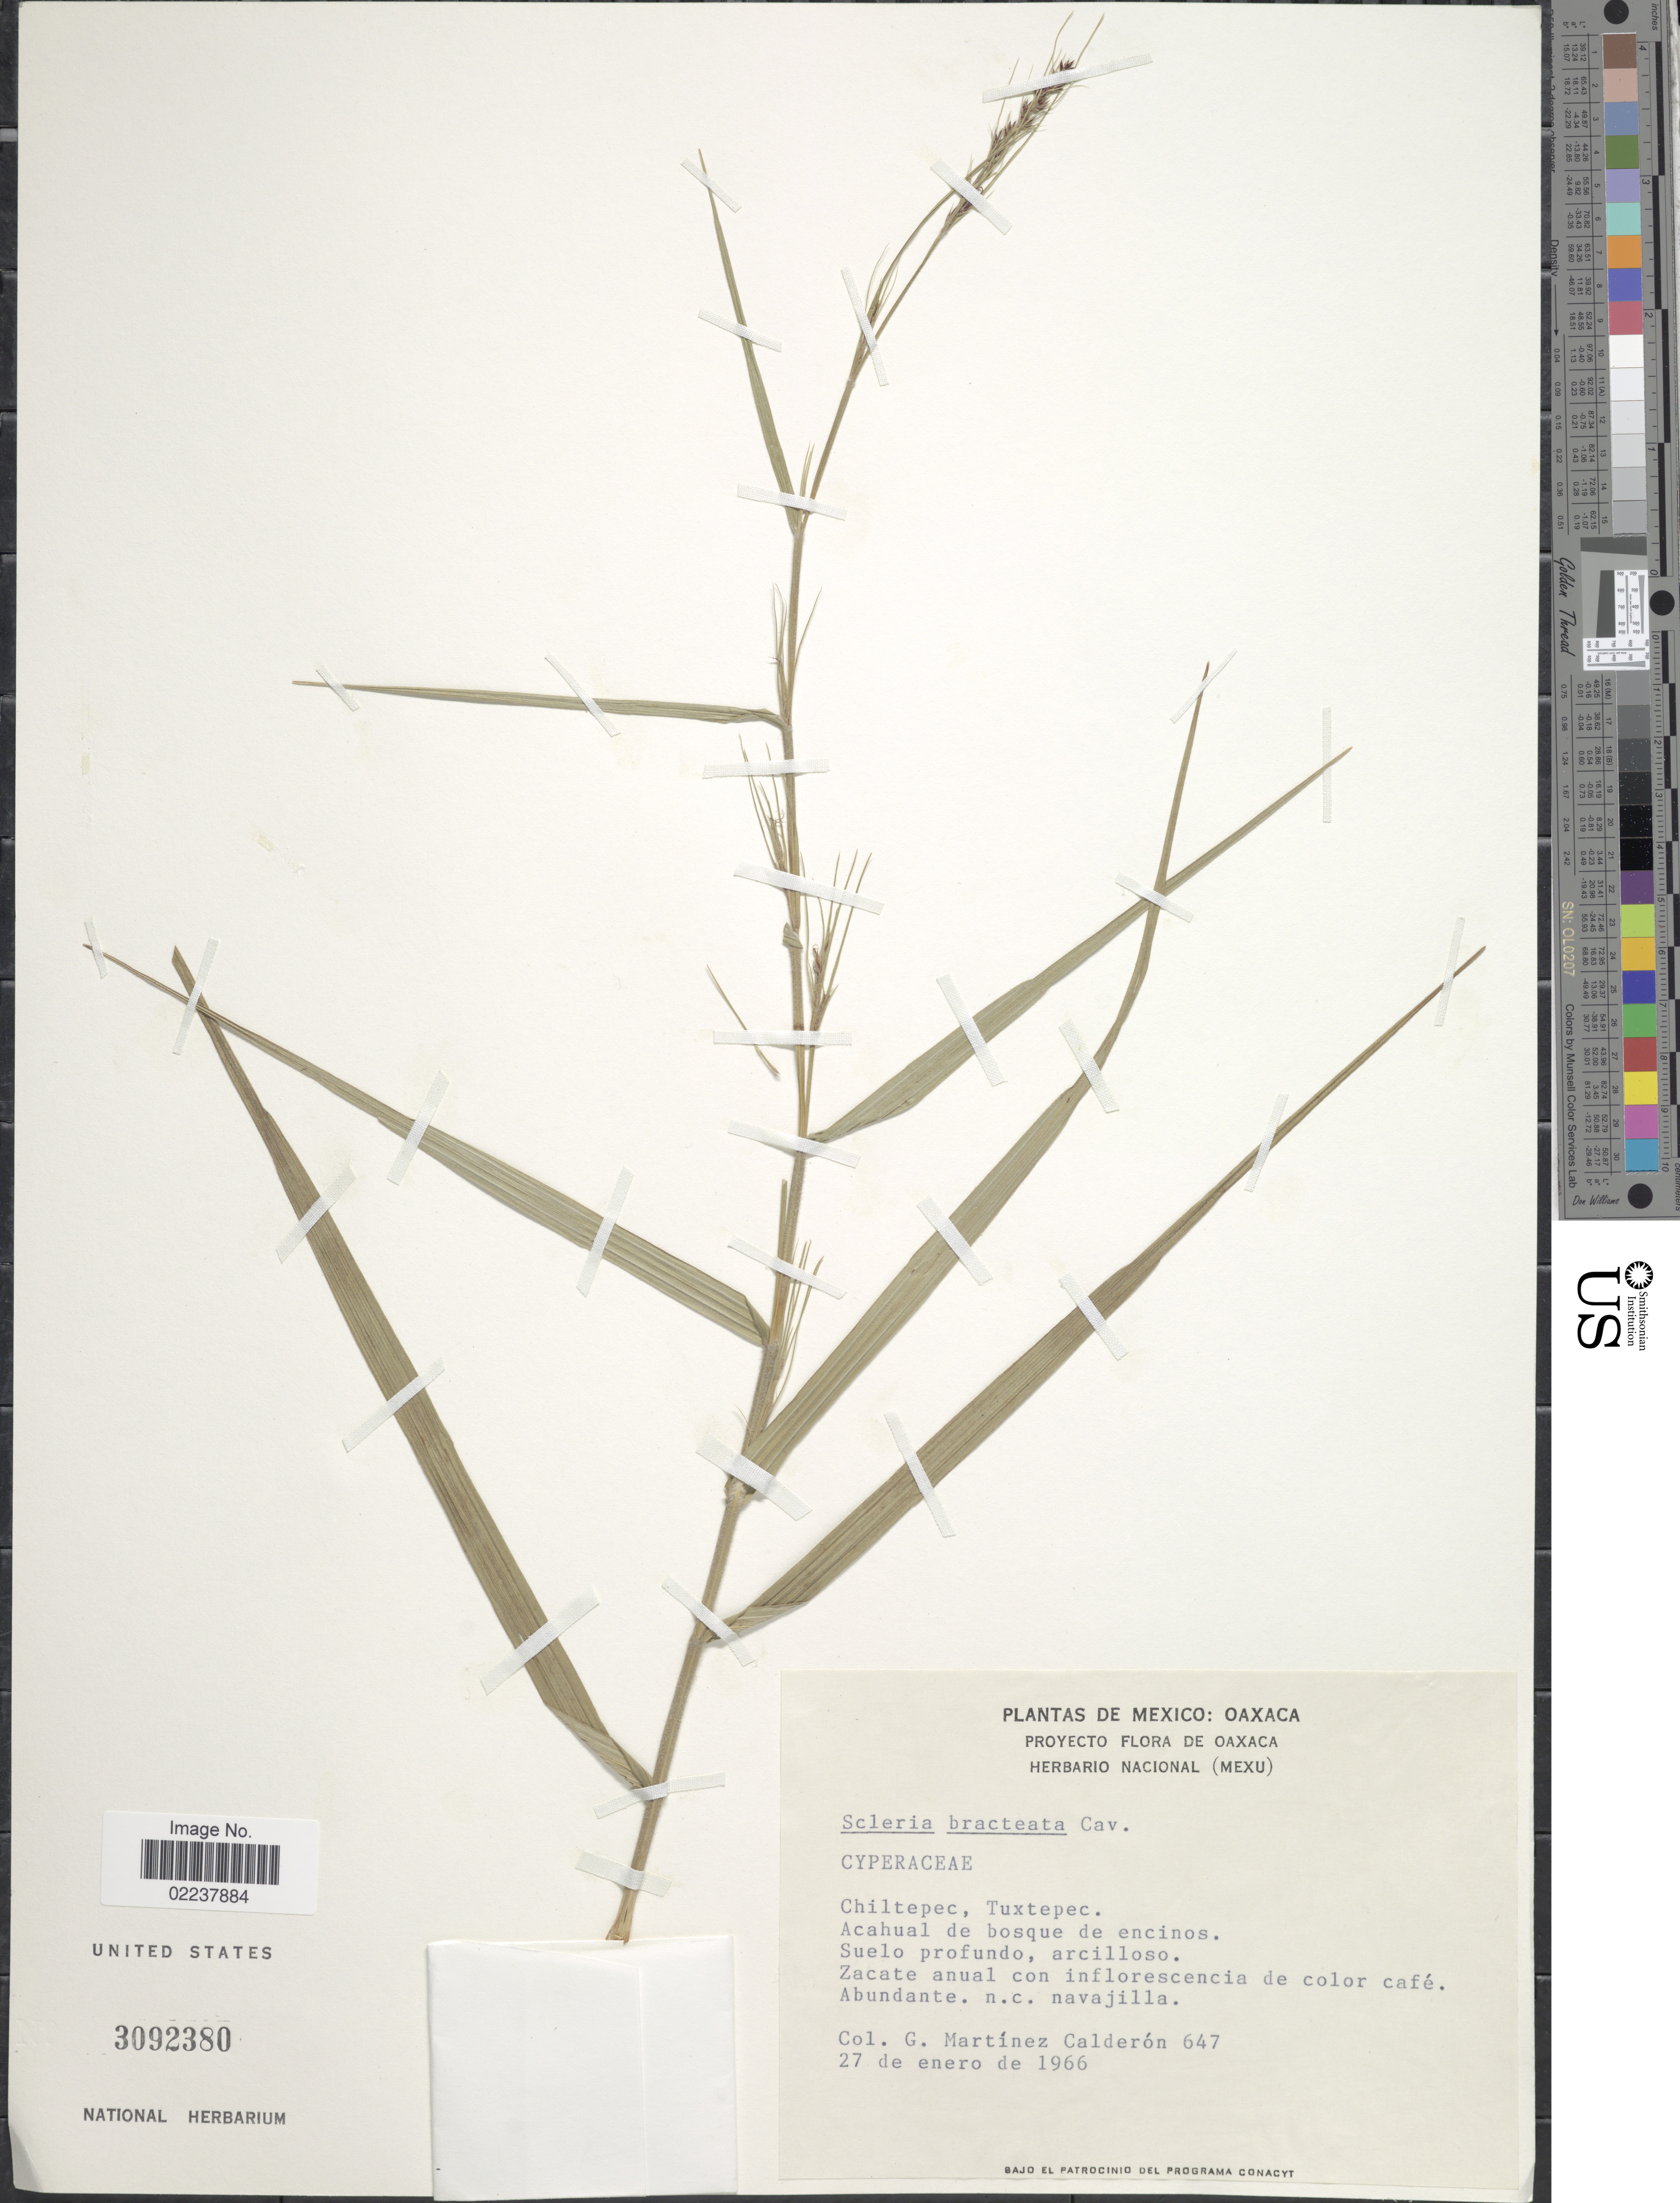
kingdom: Plantae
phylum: Tracheophyta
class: Liliopsida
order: Poales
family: Cyperaceae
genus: Scleria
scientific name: Scleria bracteata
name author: Cav.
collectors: G. Martínez Calderón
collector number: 647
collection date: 1966-01-27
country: Mexico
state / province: Oaxaca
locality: Chiltepec, Tuxtepec., Acahual de bosque de encinos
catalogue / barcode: US 3092380